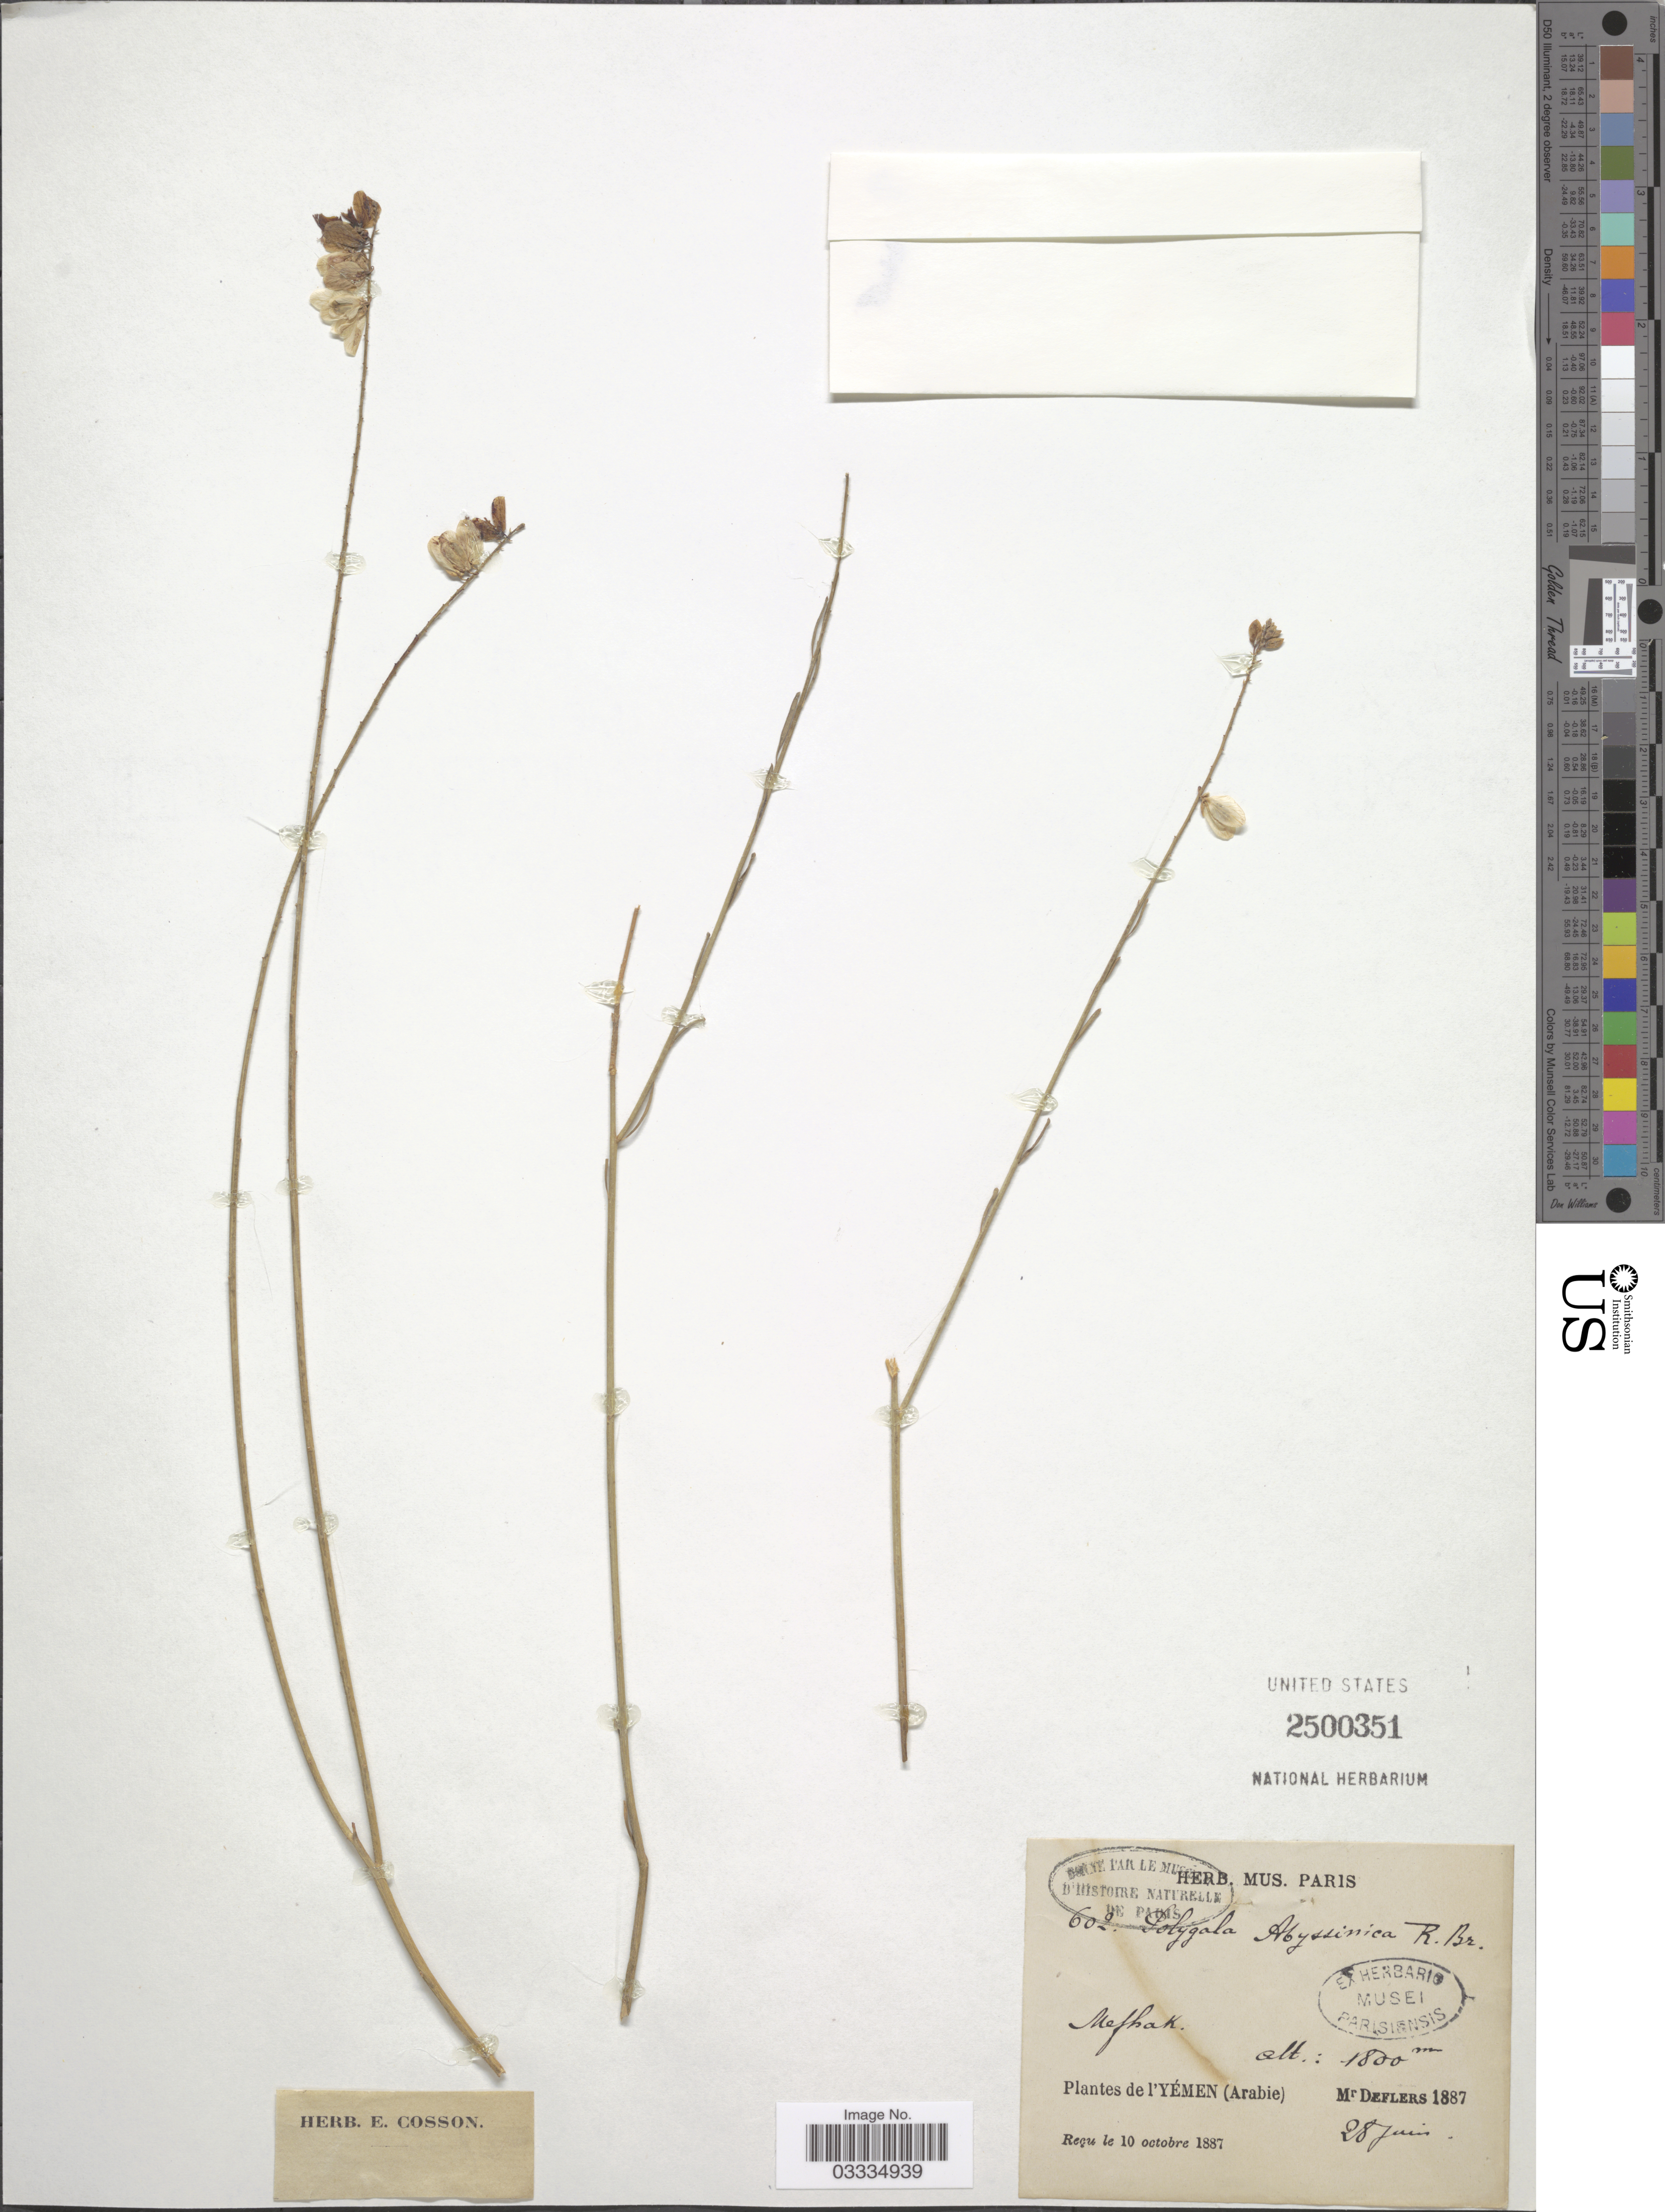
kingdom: Plantae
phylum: Tracheophyta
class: Magnoliopsida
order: Fabales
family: Polygalaceae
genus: Polygala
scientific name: Polygala abyssinica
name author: R. Br. ex Fresen.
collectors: -. Deflers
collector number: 602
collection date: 1887-06-28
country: Yemen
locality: Mefhak (Arabie).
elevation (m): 1800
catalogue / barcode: US 2500351